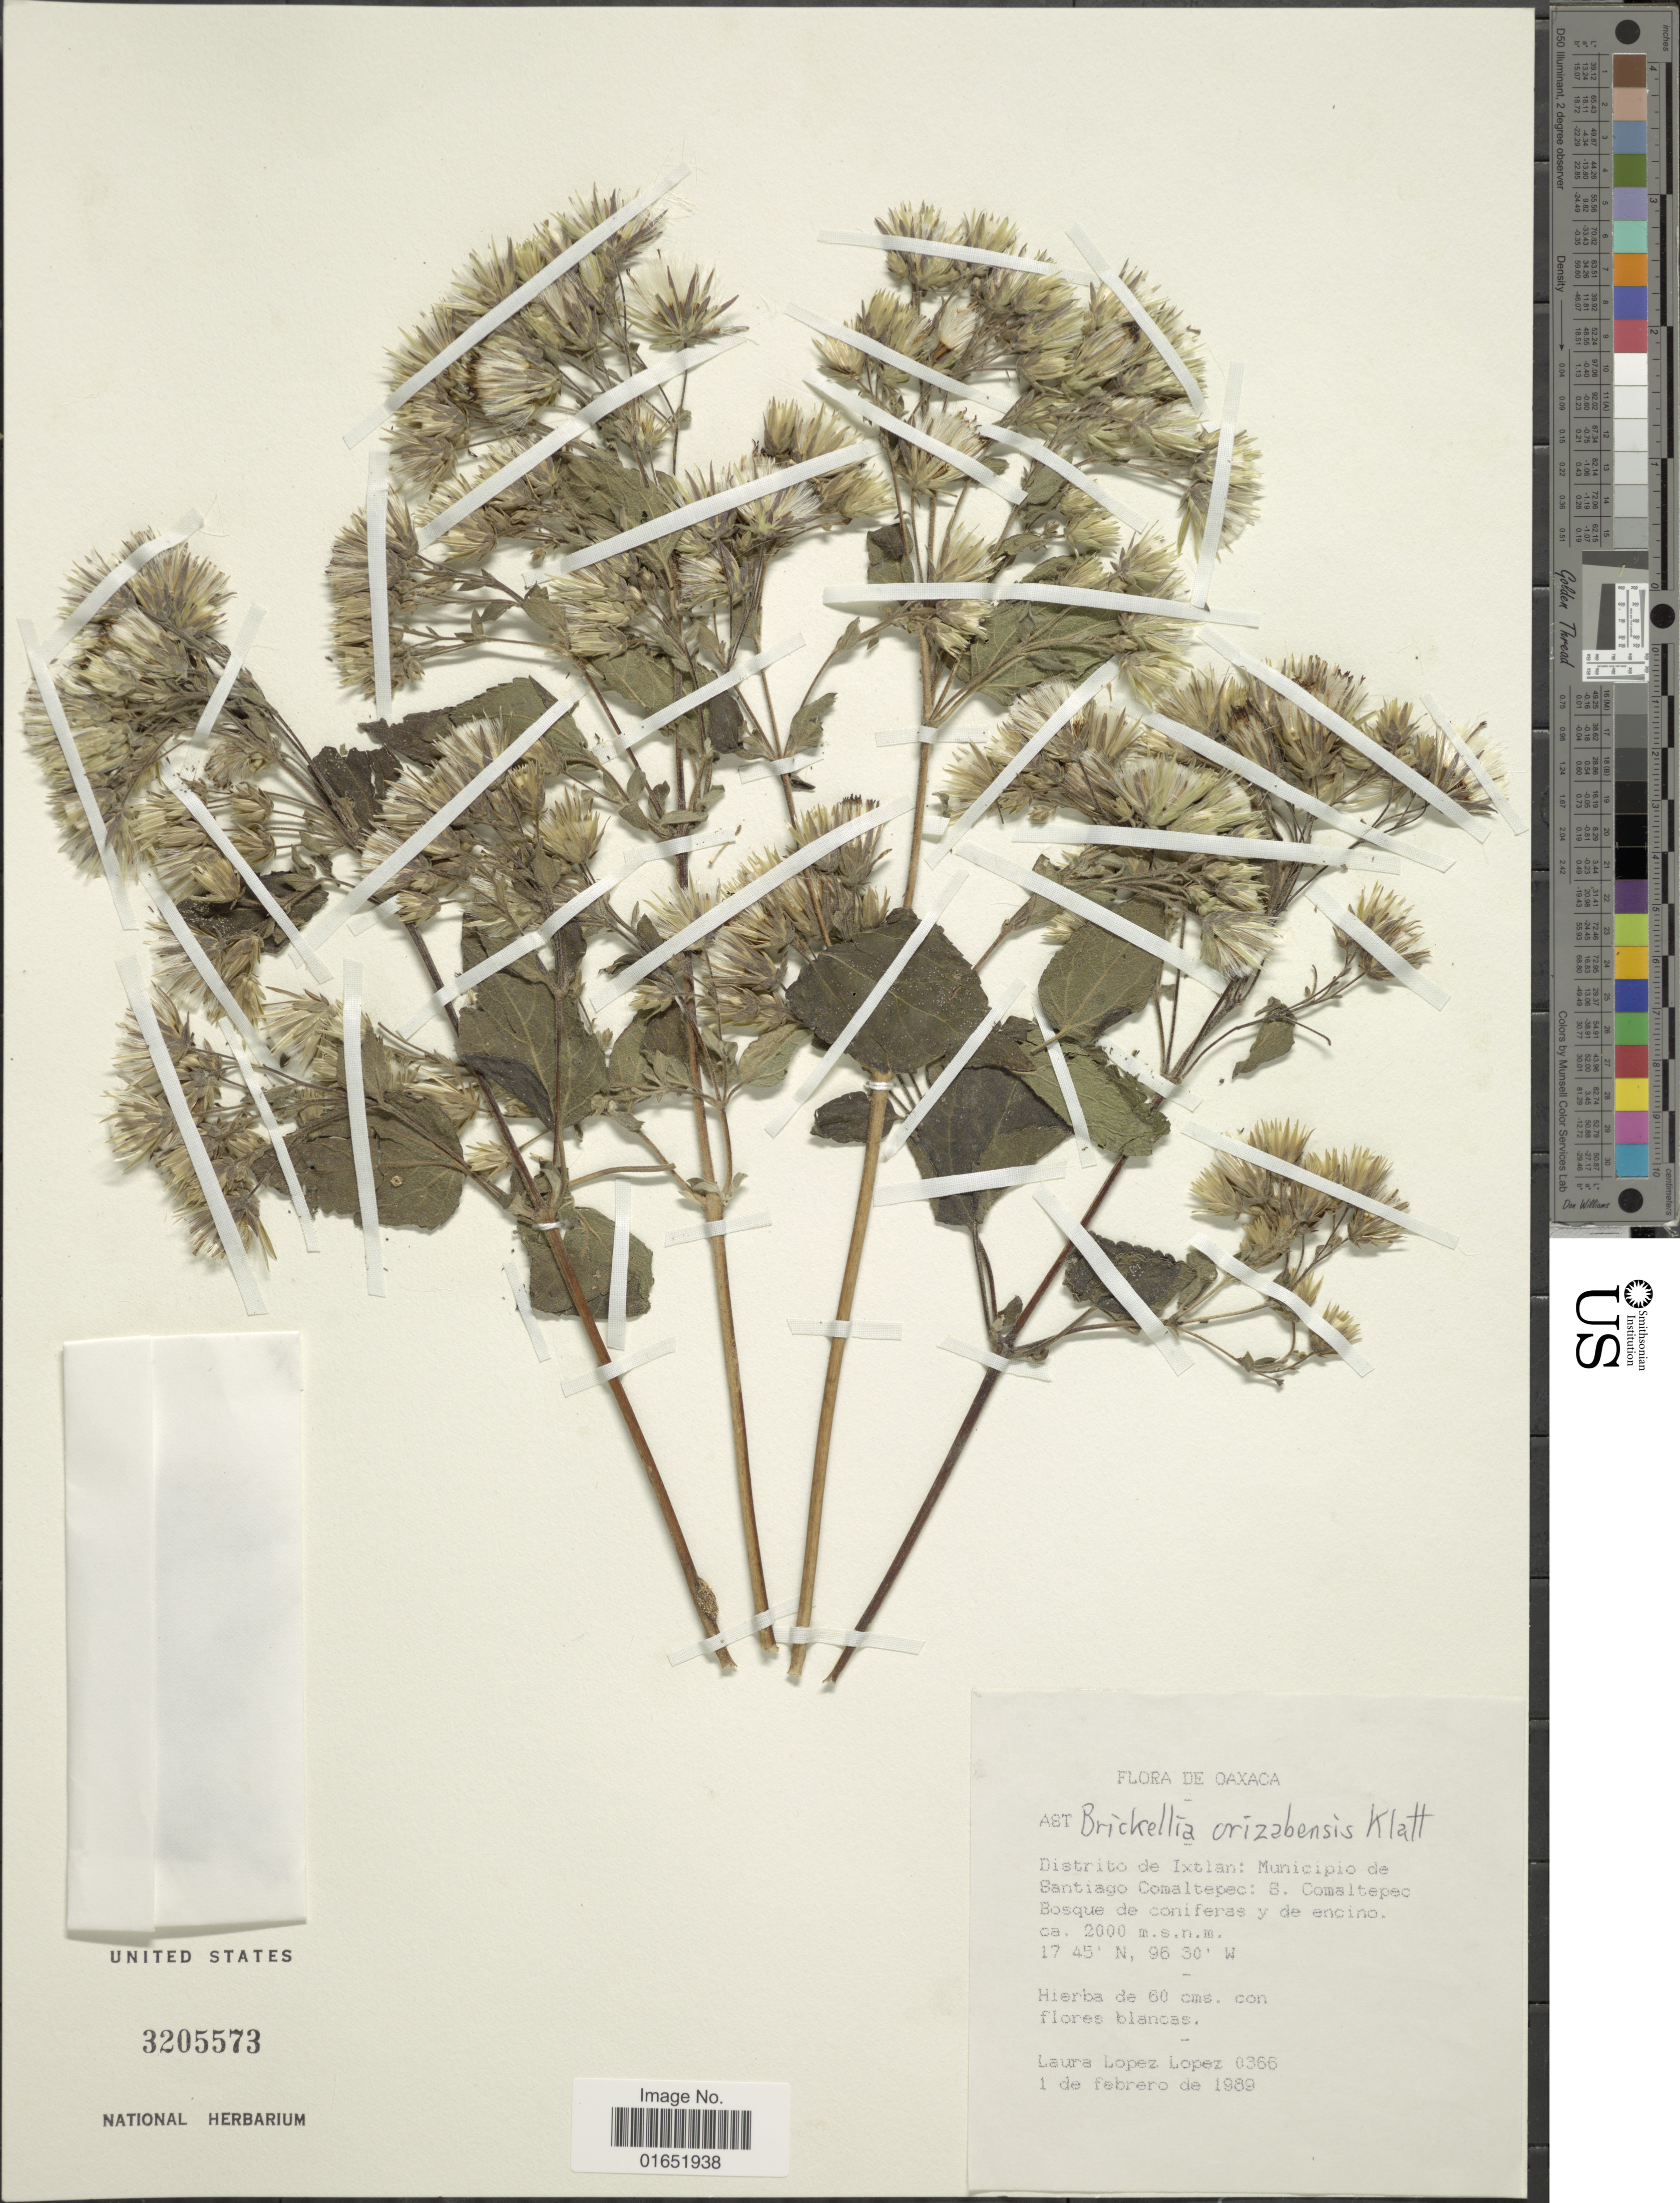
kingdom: Plantae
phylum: Tracheophyta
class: Magnoliopsida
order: Asterales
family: Asteraceae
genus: Brickellia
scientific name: Brickellia orizabaensis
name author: Klatt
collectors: L. Lopez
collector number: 0366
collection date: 1989-02-01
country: Mexico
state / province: Oaxaca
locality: Distrito de Ixtlan: Municipio de Santiago Comaltepec: S. Comaltepec Bosque de conferas y de encino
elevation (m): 2000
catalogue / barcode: US 3205573